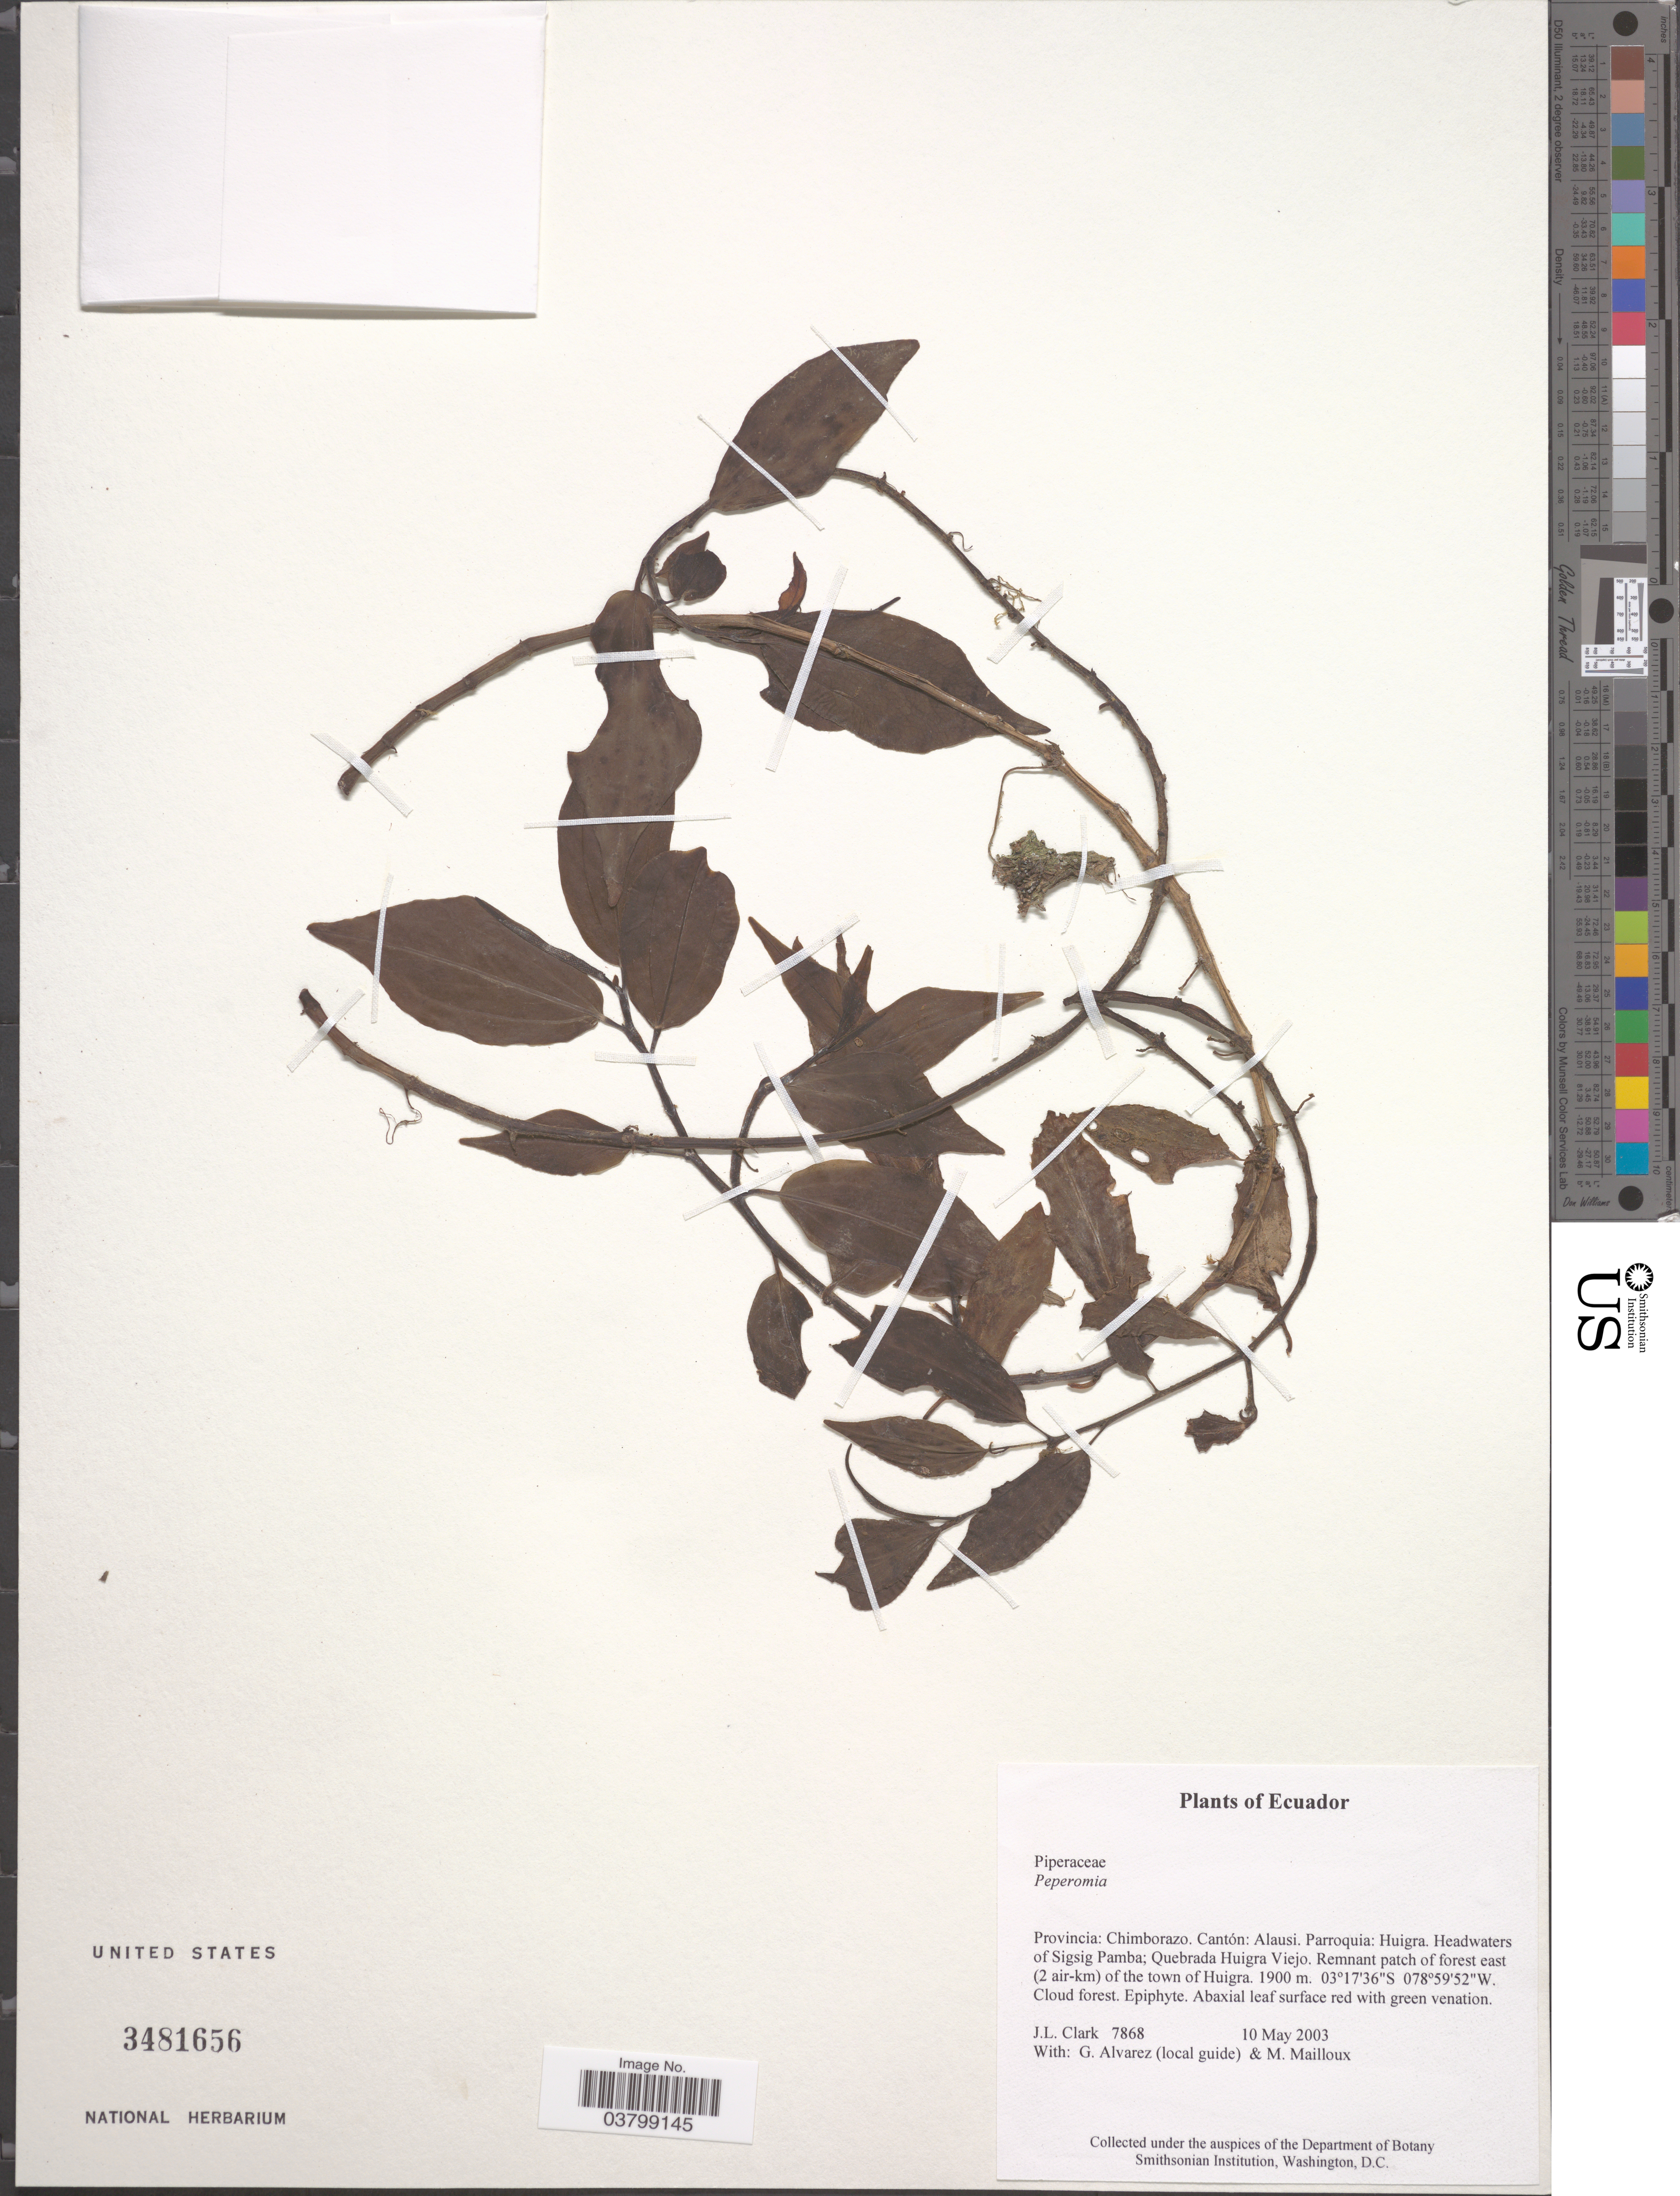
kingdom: Plantae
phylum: Tracheophyta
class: Magnoliopsida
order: Piperales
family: Piperaceae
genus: Peperomia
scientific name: Peperomia sp.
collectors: J. L. Clark, G. Alvarez & M. Mailloux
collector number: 7868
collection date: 2003-05-10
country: Ecuador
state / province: Chimborazo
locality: Cantón: Alausi. Parroquia: Huigra. Headwaters of Sigsig Pamba; Quebrada Huigra Viejo. Remnant patch of forest east (2 air-km) of the town of Huigra.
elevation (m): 1900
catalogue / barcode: US 3481656